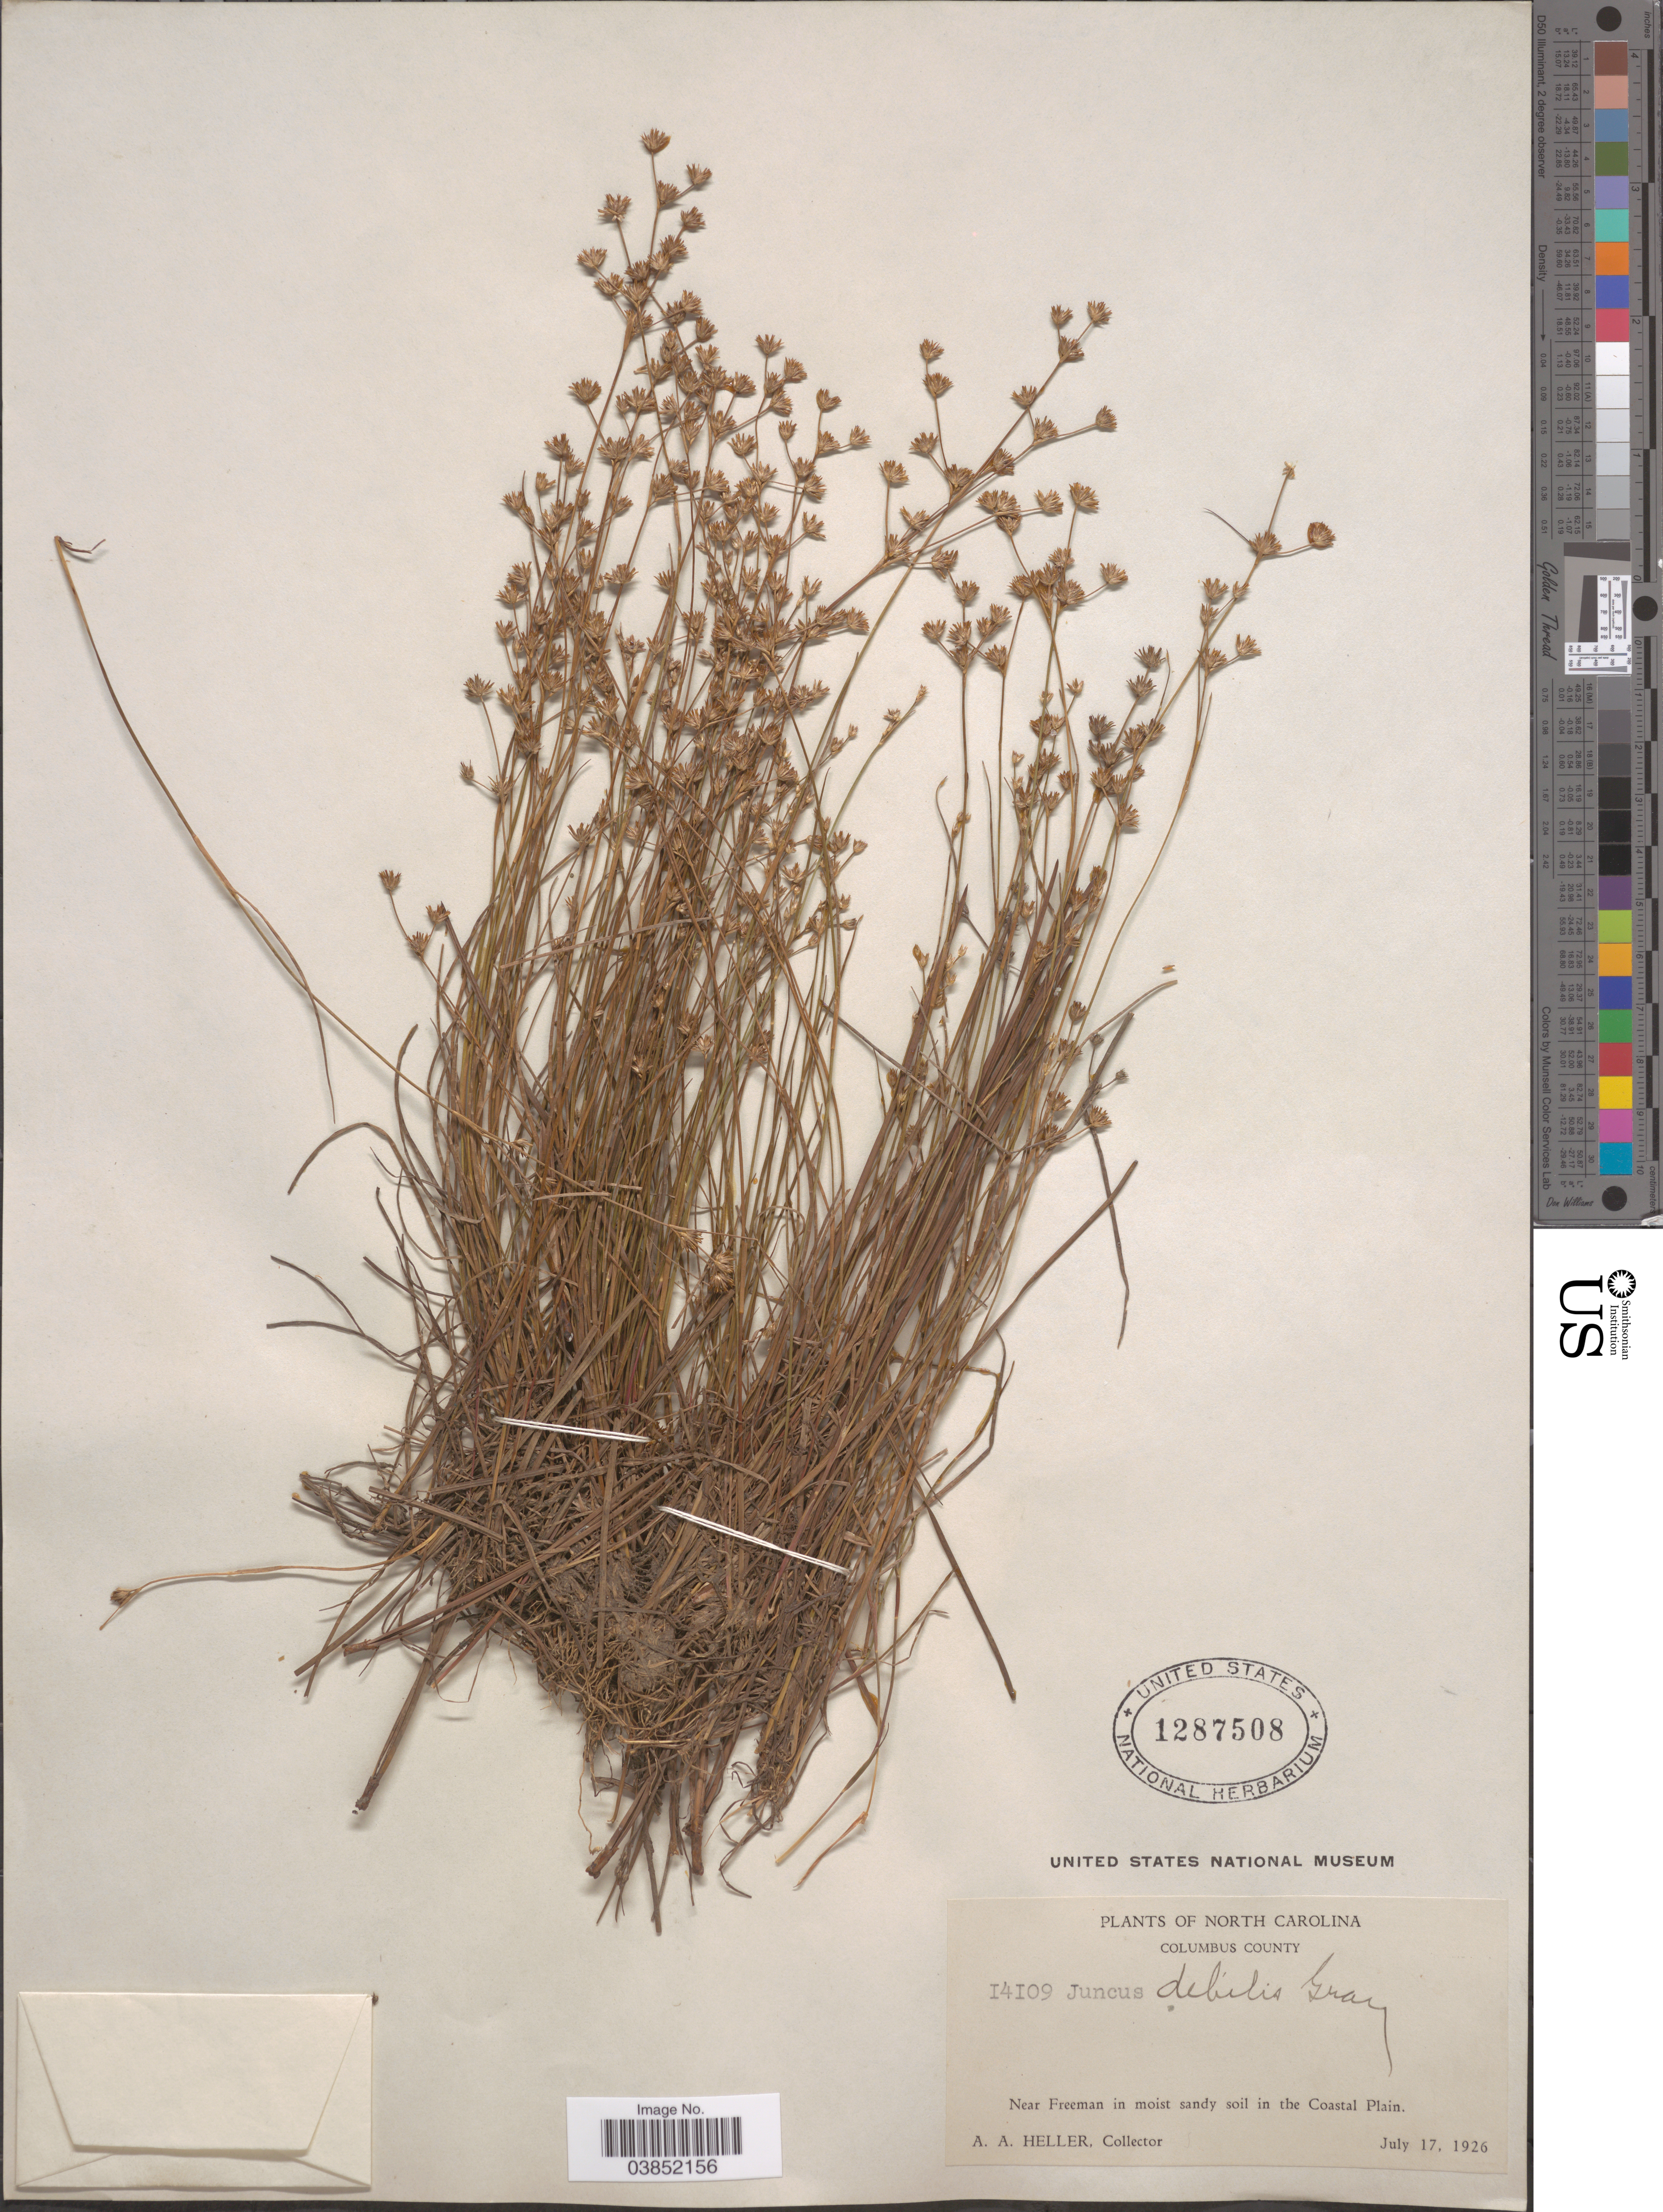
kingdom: Plantae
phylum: Tracheophyta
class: Liliopsida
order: Poales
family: Juncaceae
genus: Juncus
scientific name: Juncus debilis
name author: A. Gray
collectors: A. A. Heller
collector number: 14109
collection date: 1926-07-17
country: United States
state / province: North Carolina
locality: Columbus County. Near Freeman in moist sandy soil in the Coastal Plain.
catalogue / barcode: US 1287508